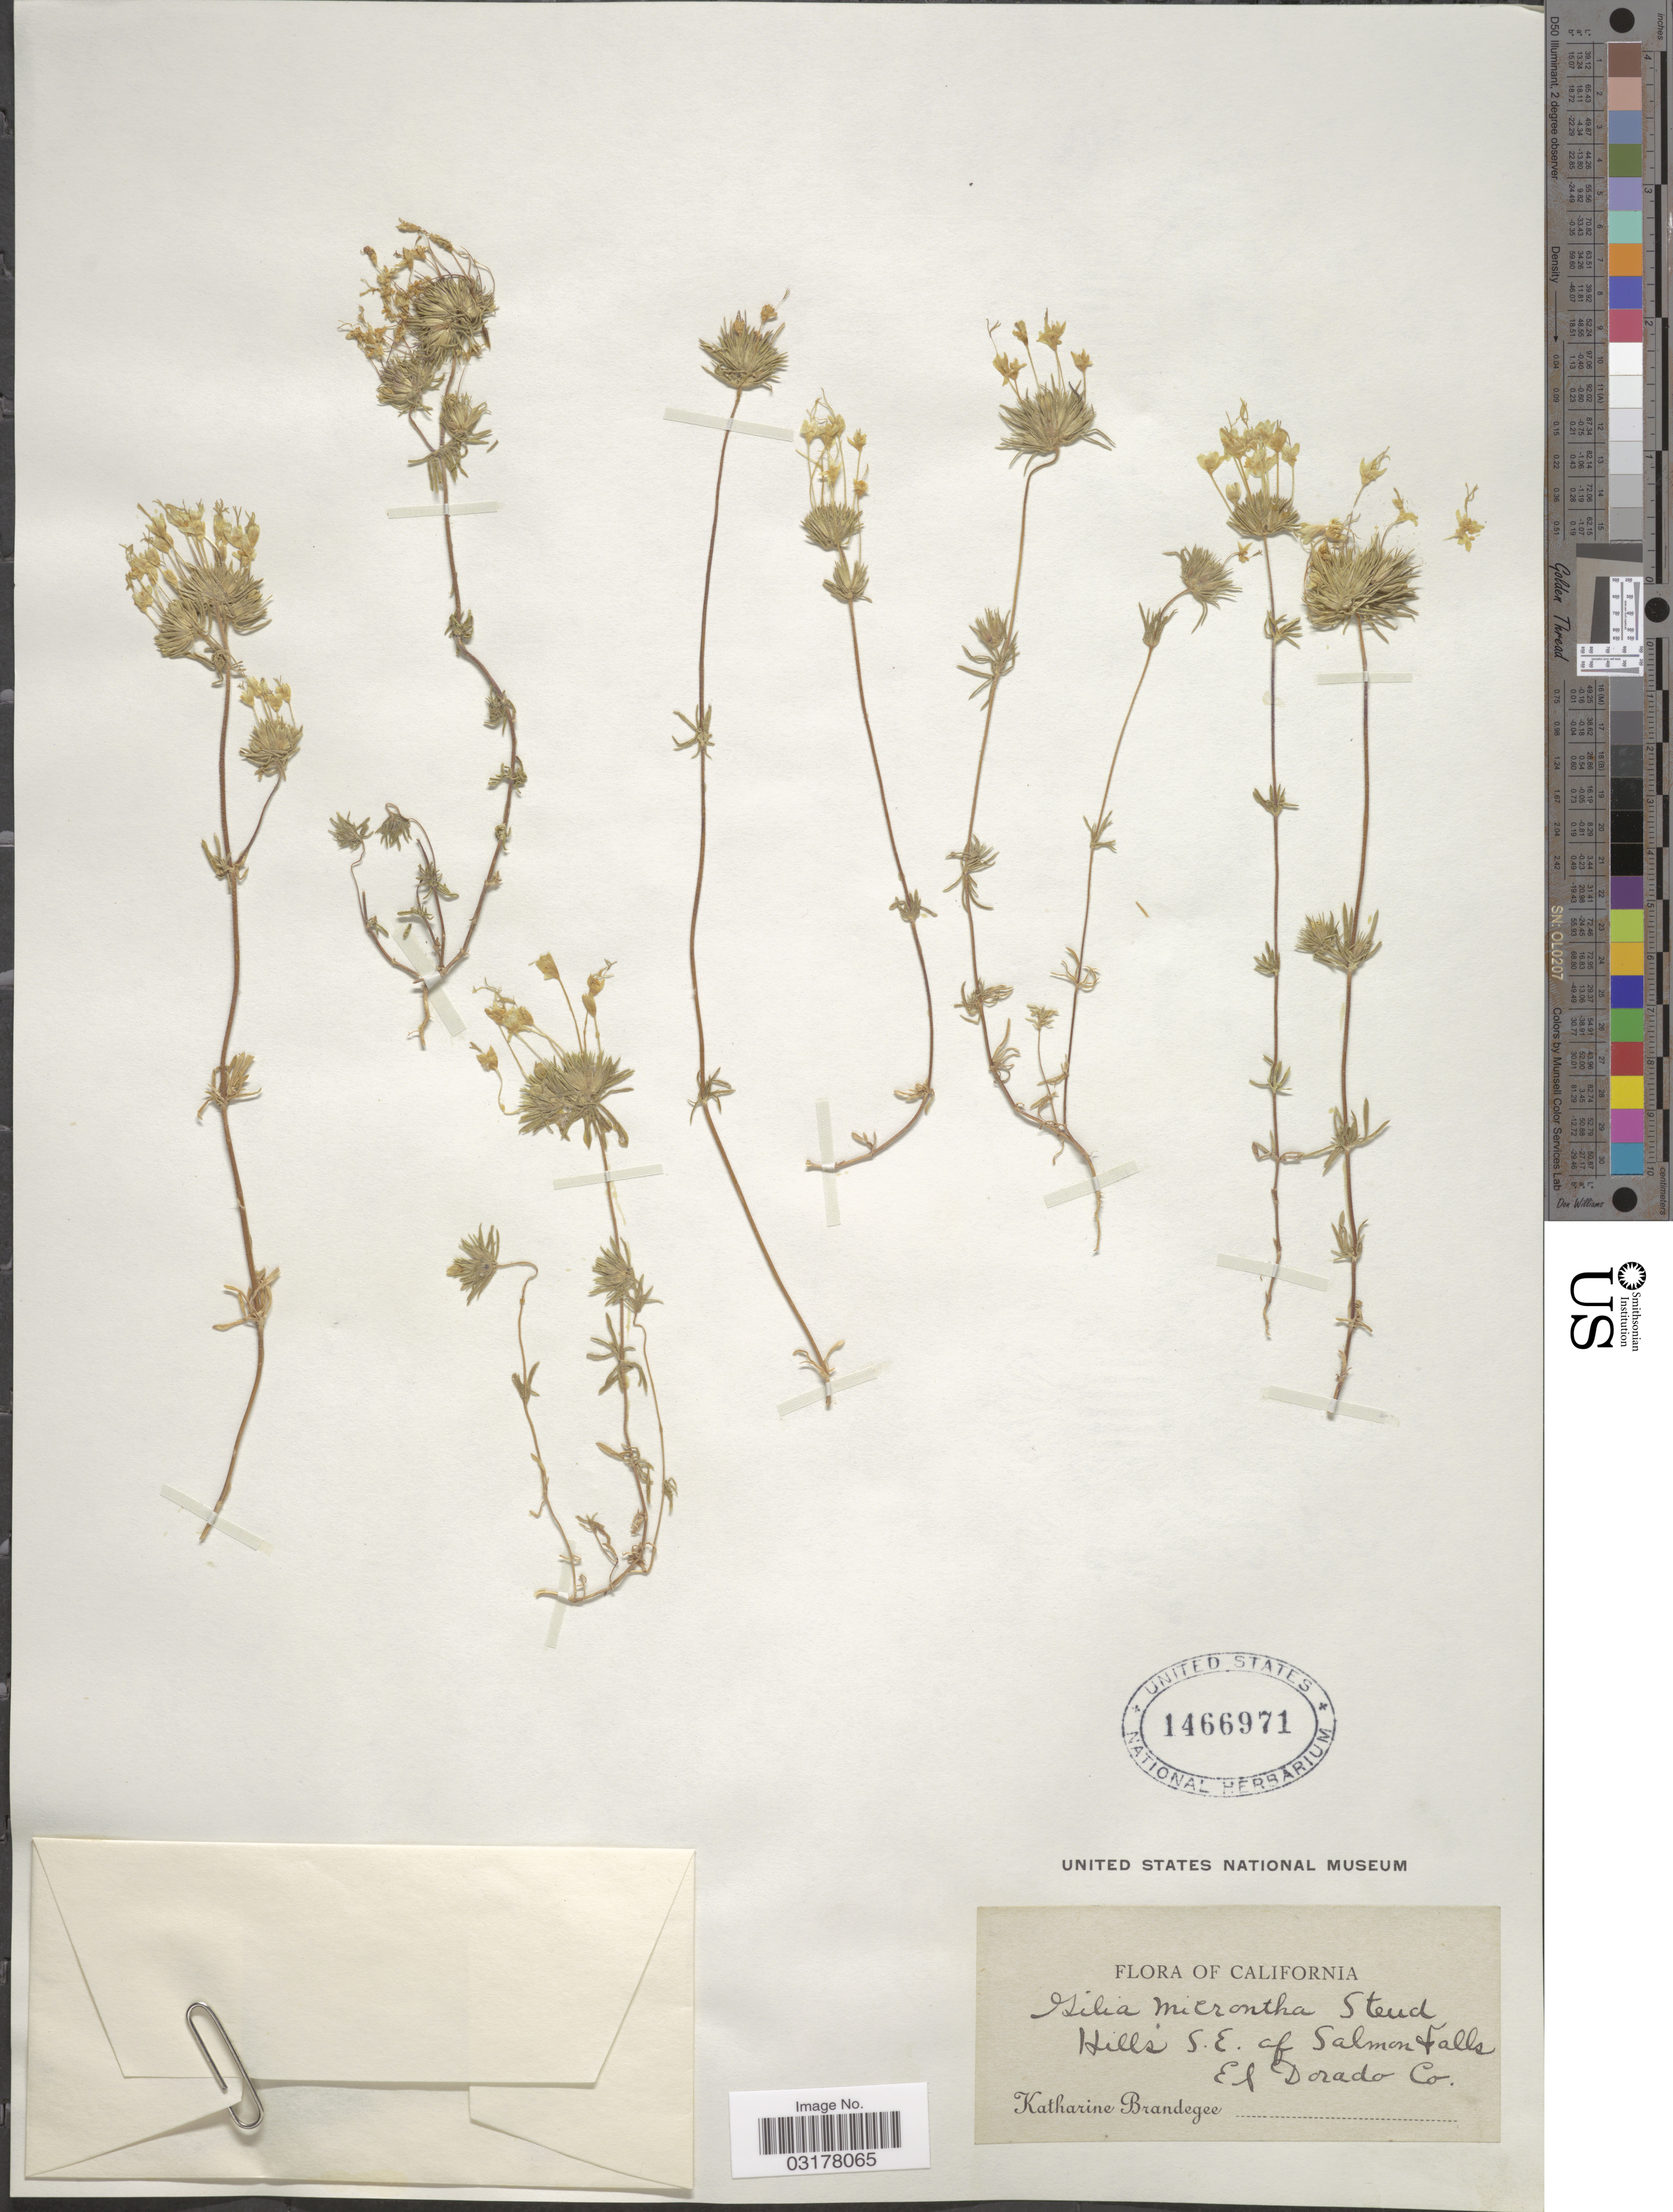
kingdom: Plantae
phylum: Tracheophyta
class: Magnoliopsida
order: Ericales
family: Polemoniaceae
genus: Leptosiphon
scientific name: Leptosiphon parviflorus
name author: Benth.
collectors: M. K. Brandegee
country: United States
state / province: California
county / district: El Dorado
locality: Hills S.E. of Salmon Falls, El Dorado Co.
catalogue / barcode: US 1466971